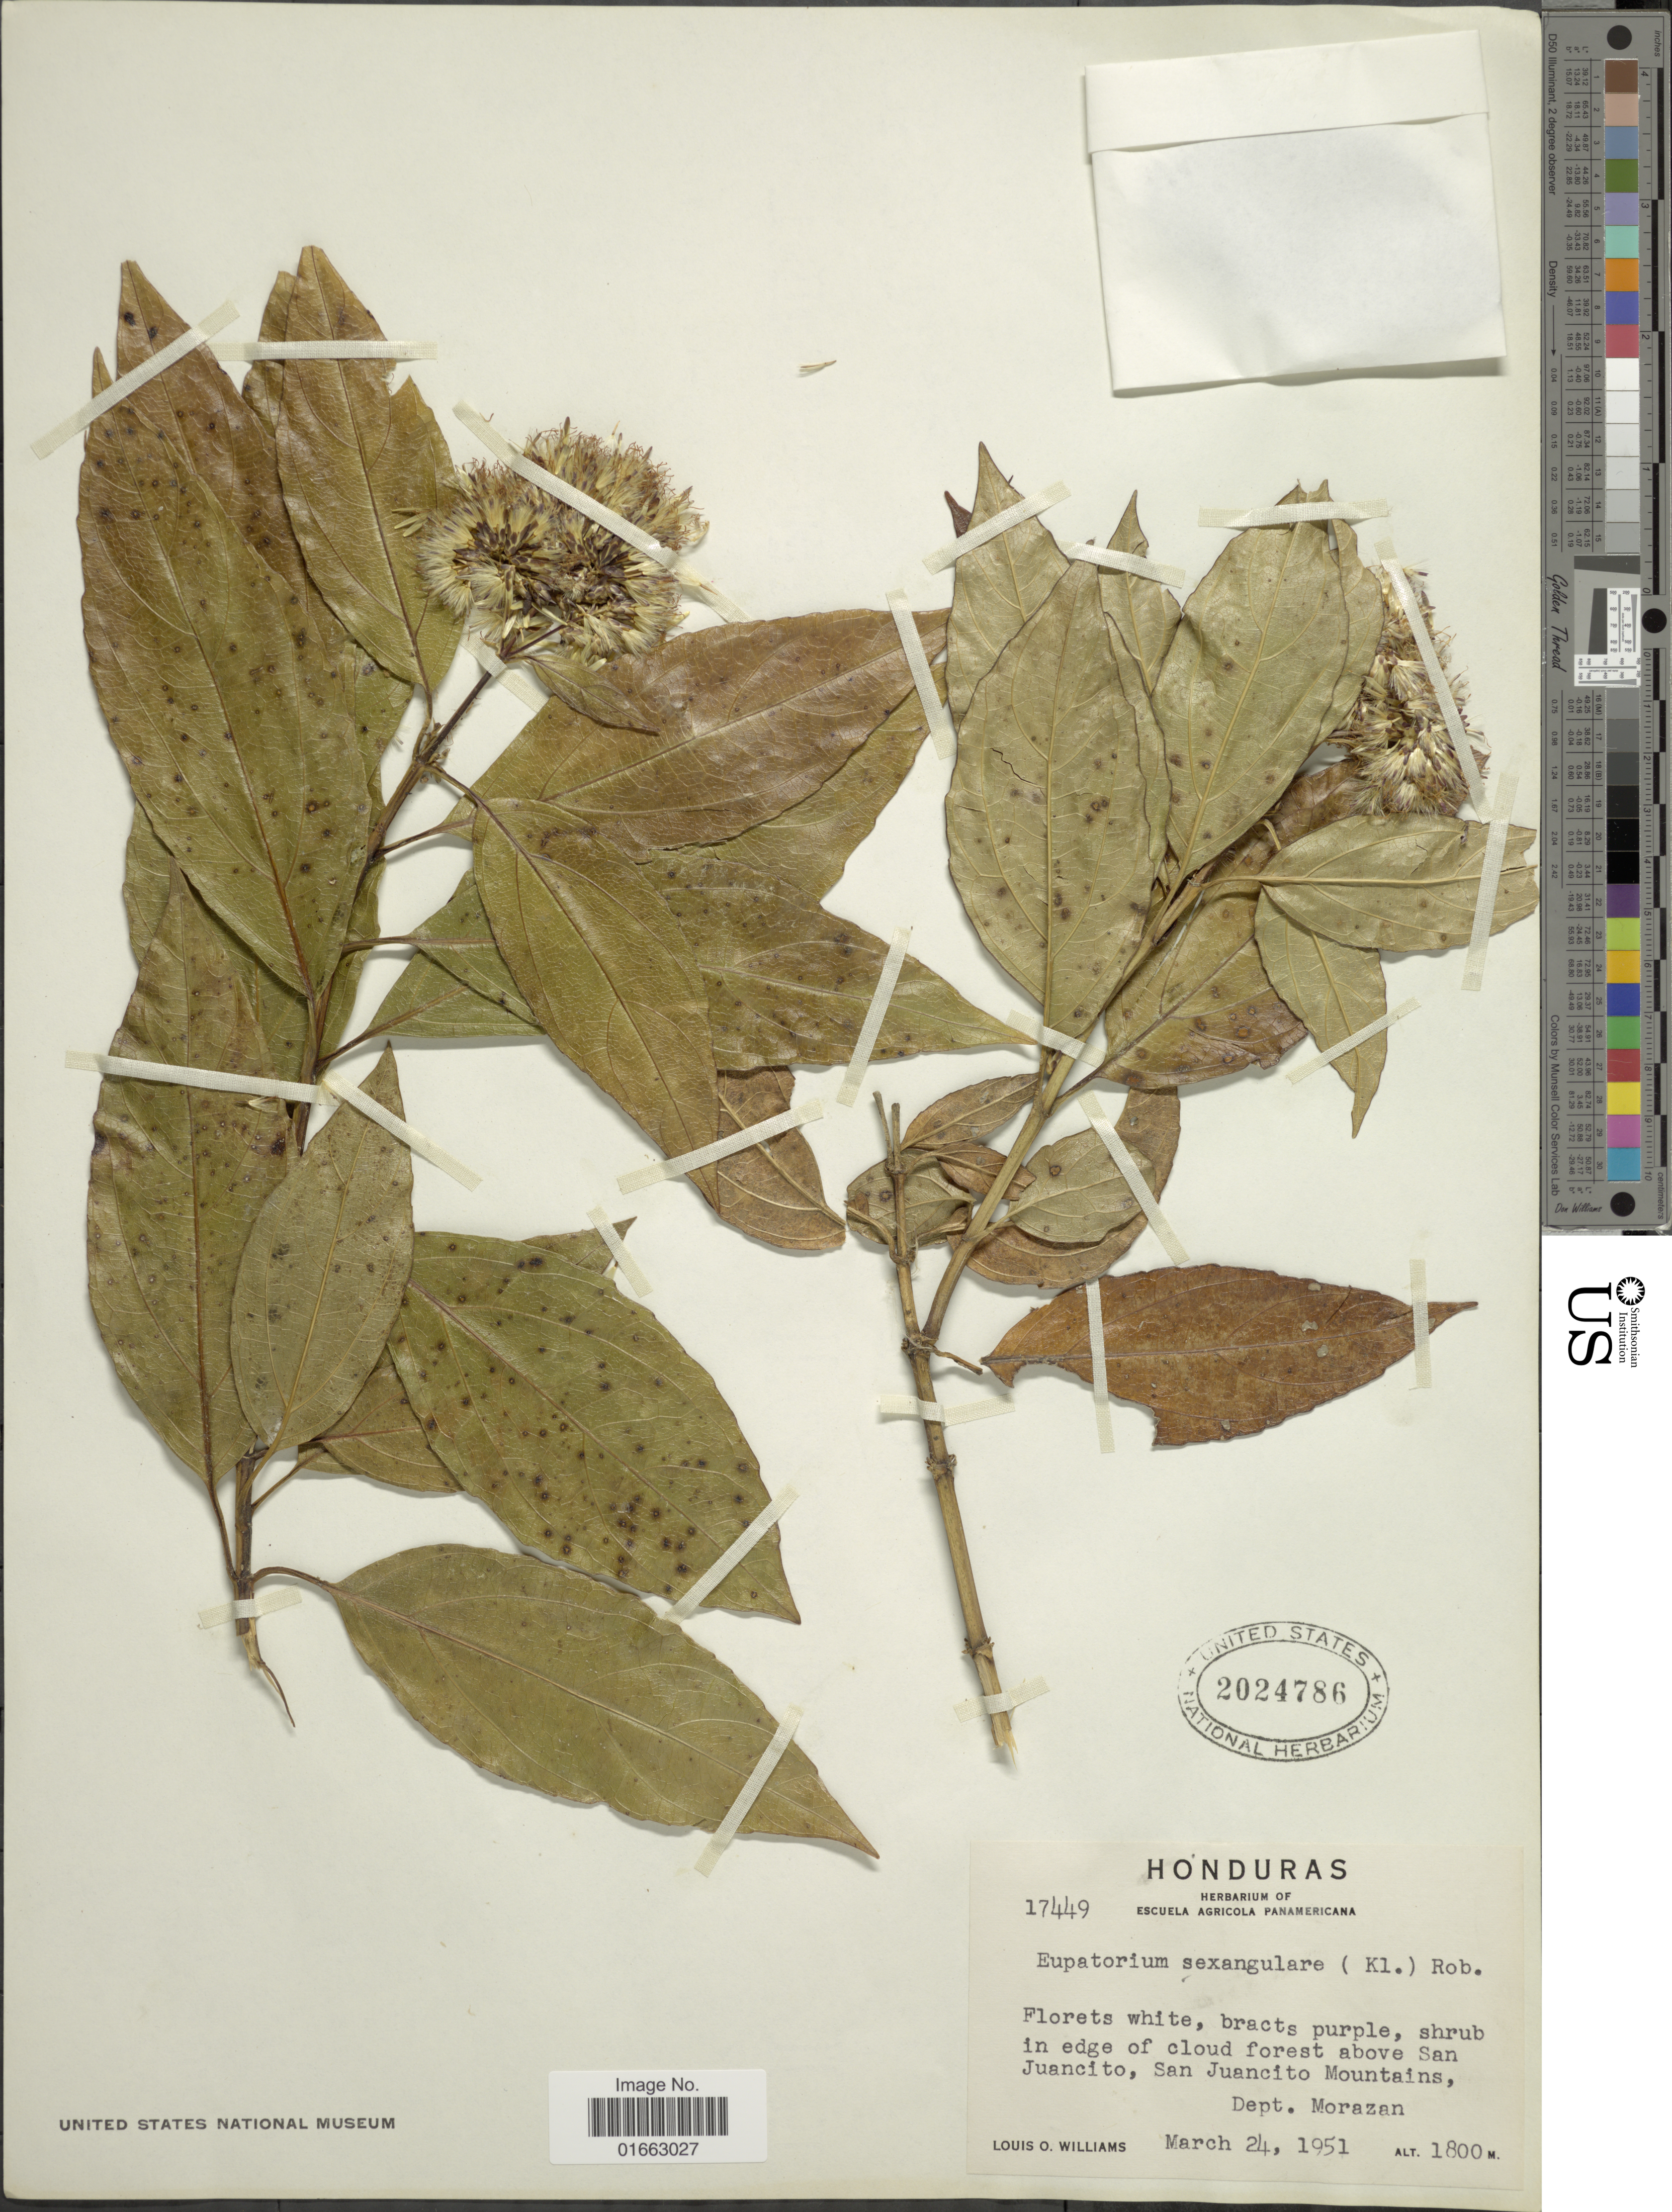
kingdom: Plantae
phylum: Tracheophyta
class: Magnoliopsida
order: Asterales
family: Asteraceae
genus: Critonia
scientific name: Critonia sexangularis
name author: (Klatt) R.M. King & H. Rob.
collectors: L. O. Williams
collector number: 17449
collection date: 1951-03-24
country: Honduras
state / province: Fco. Morazán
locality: Shrub in edge of cloud forest above San Juancito, San Juancito Mountains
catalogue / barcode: US 2024786